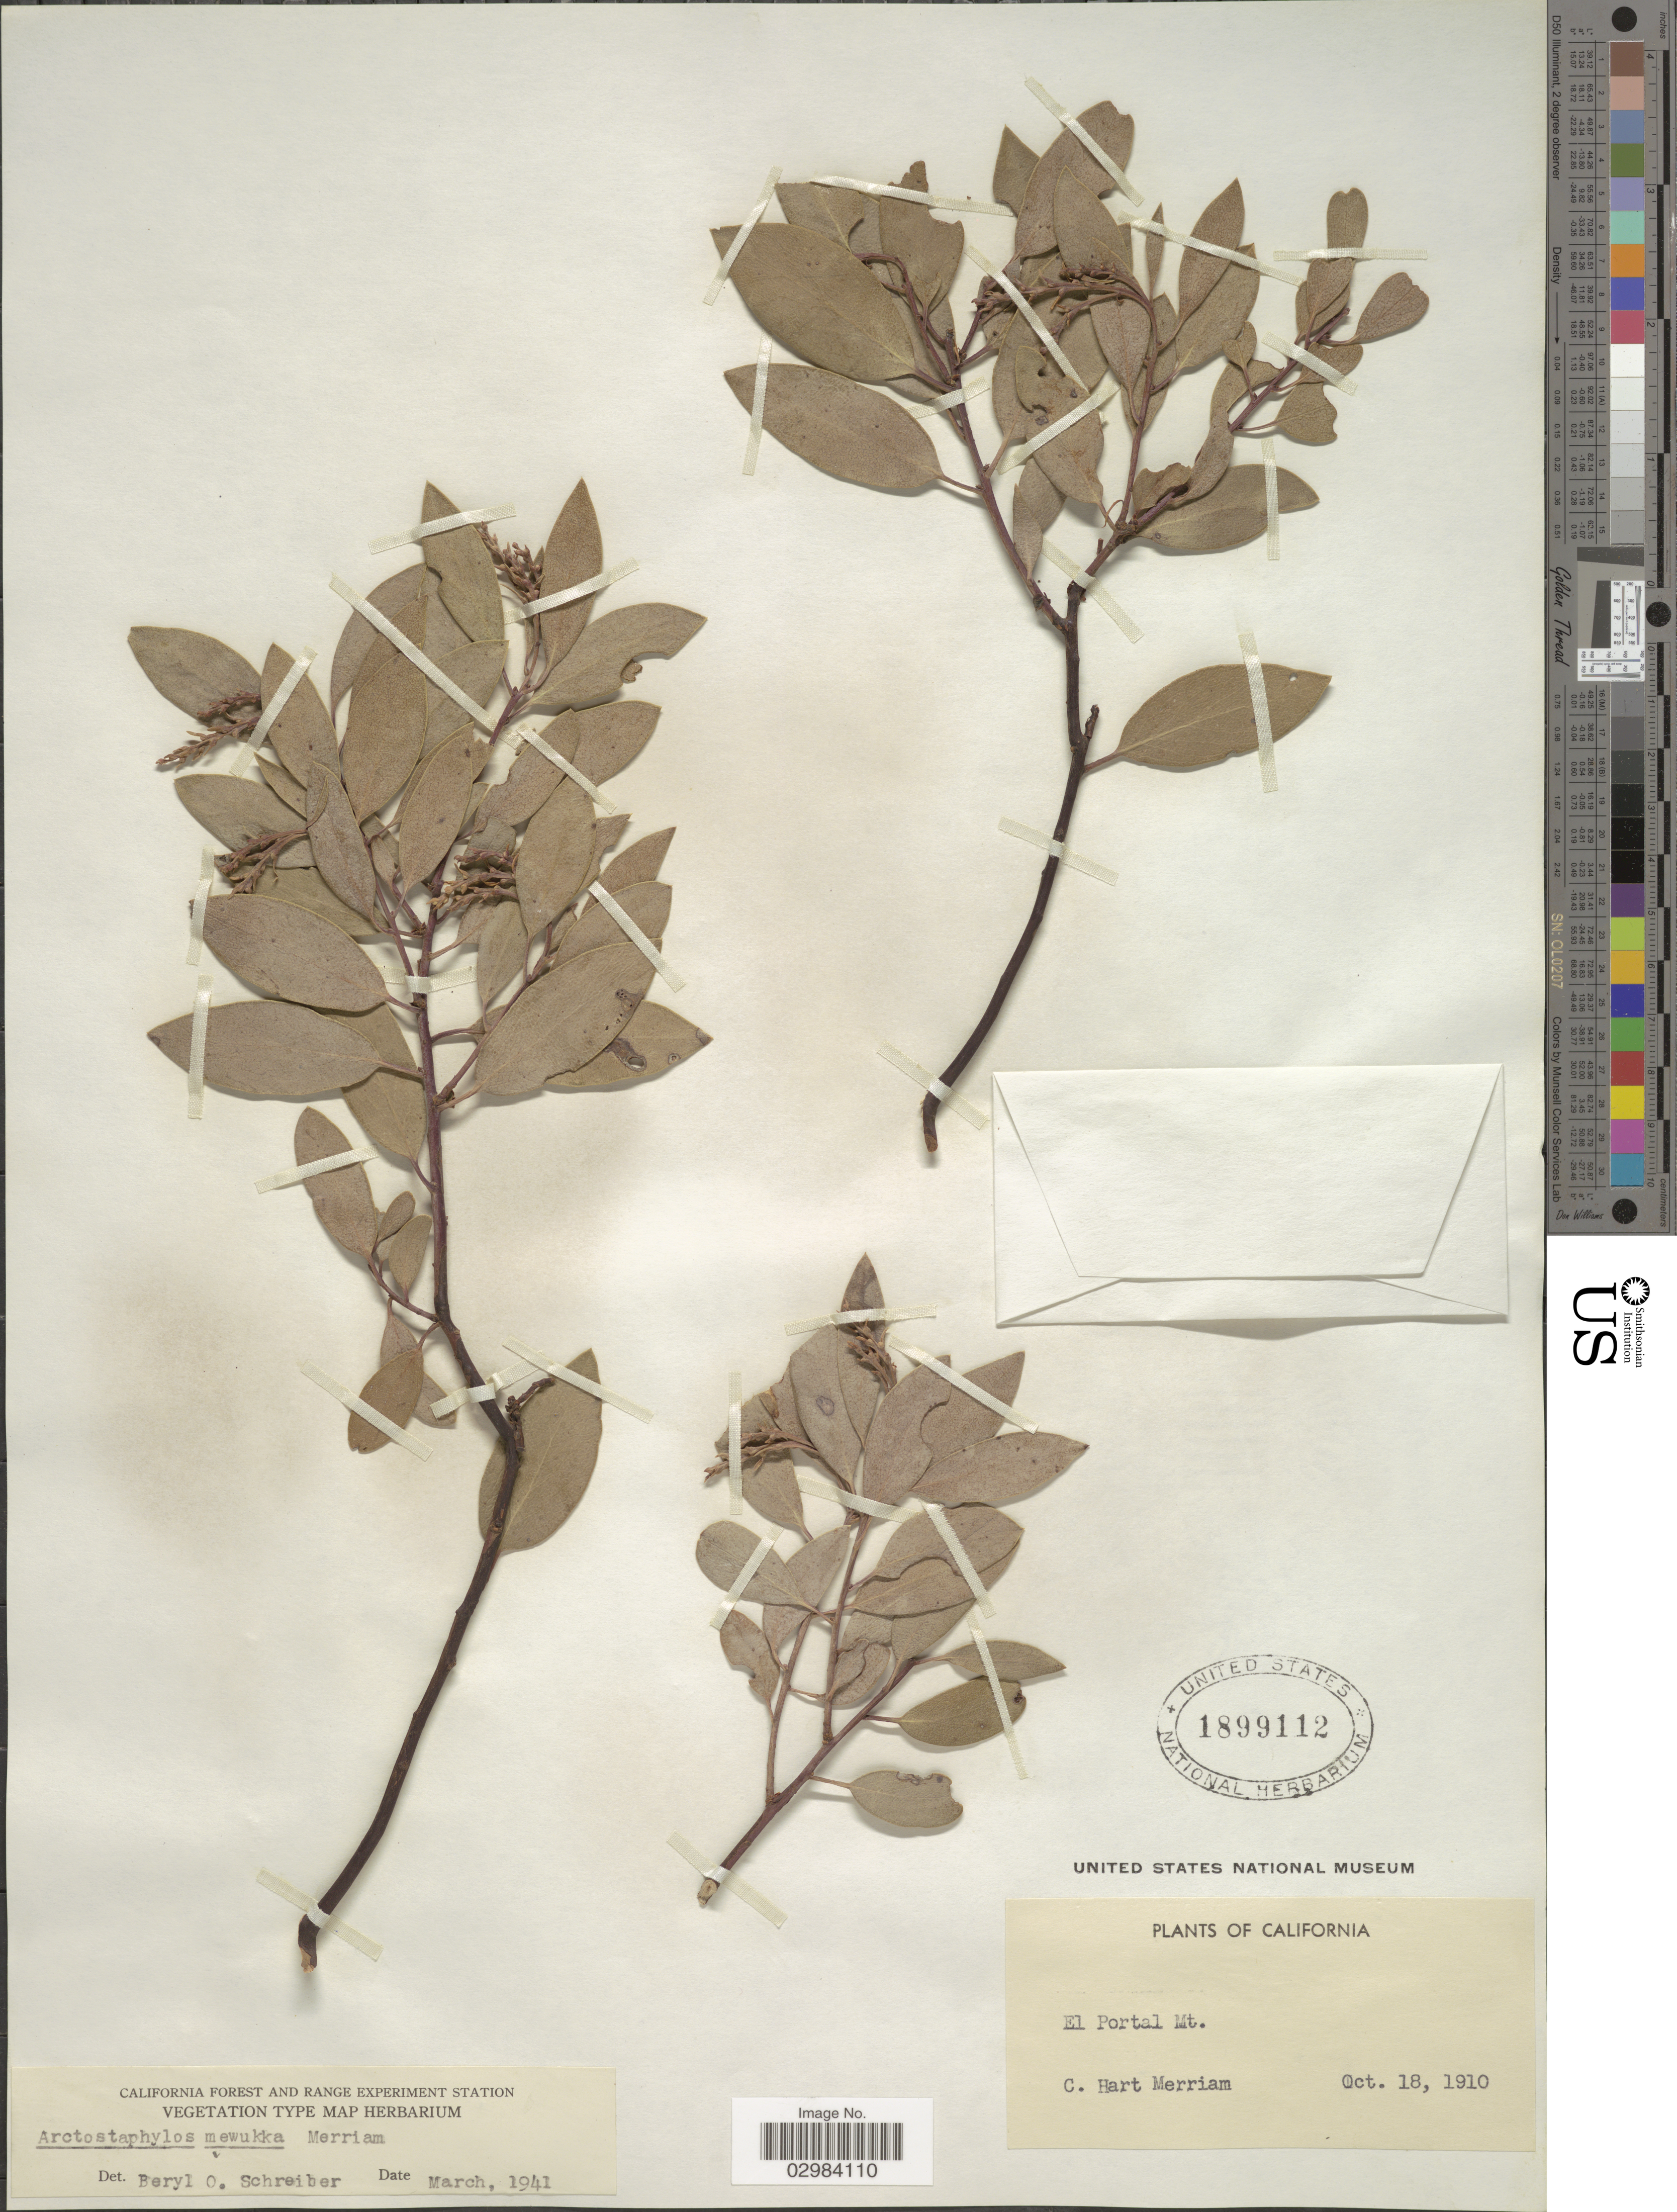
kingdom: Plantae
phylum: Tracheophyta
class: Magnoliopsida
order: Ericales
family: Ericaceae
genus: Arctostaphylos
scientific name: Arctostaphylos mewukka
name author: Merriam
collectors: C. Merriam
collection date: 1910-10-18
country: United States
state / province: California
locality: El Portal Mt.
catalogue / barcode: US 1899112